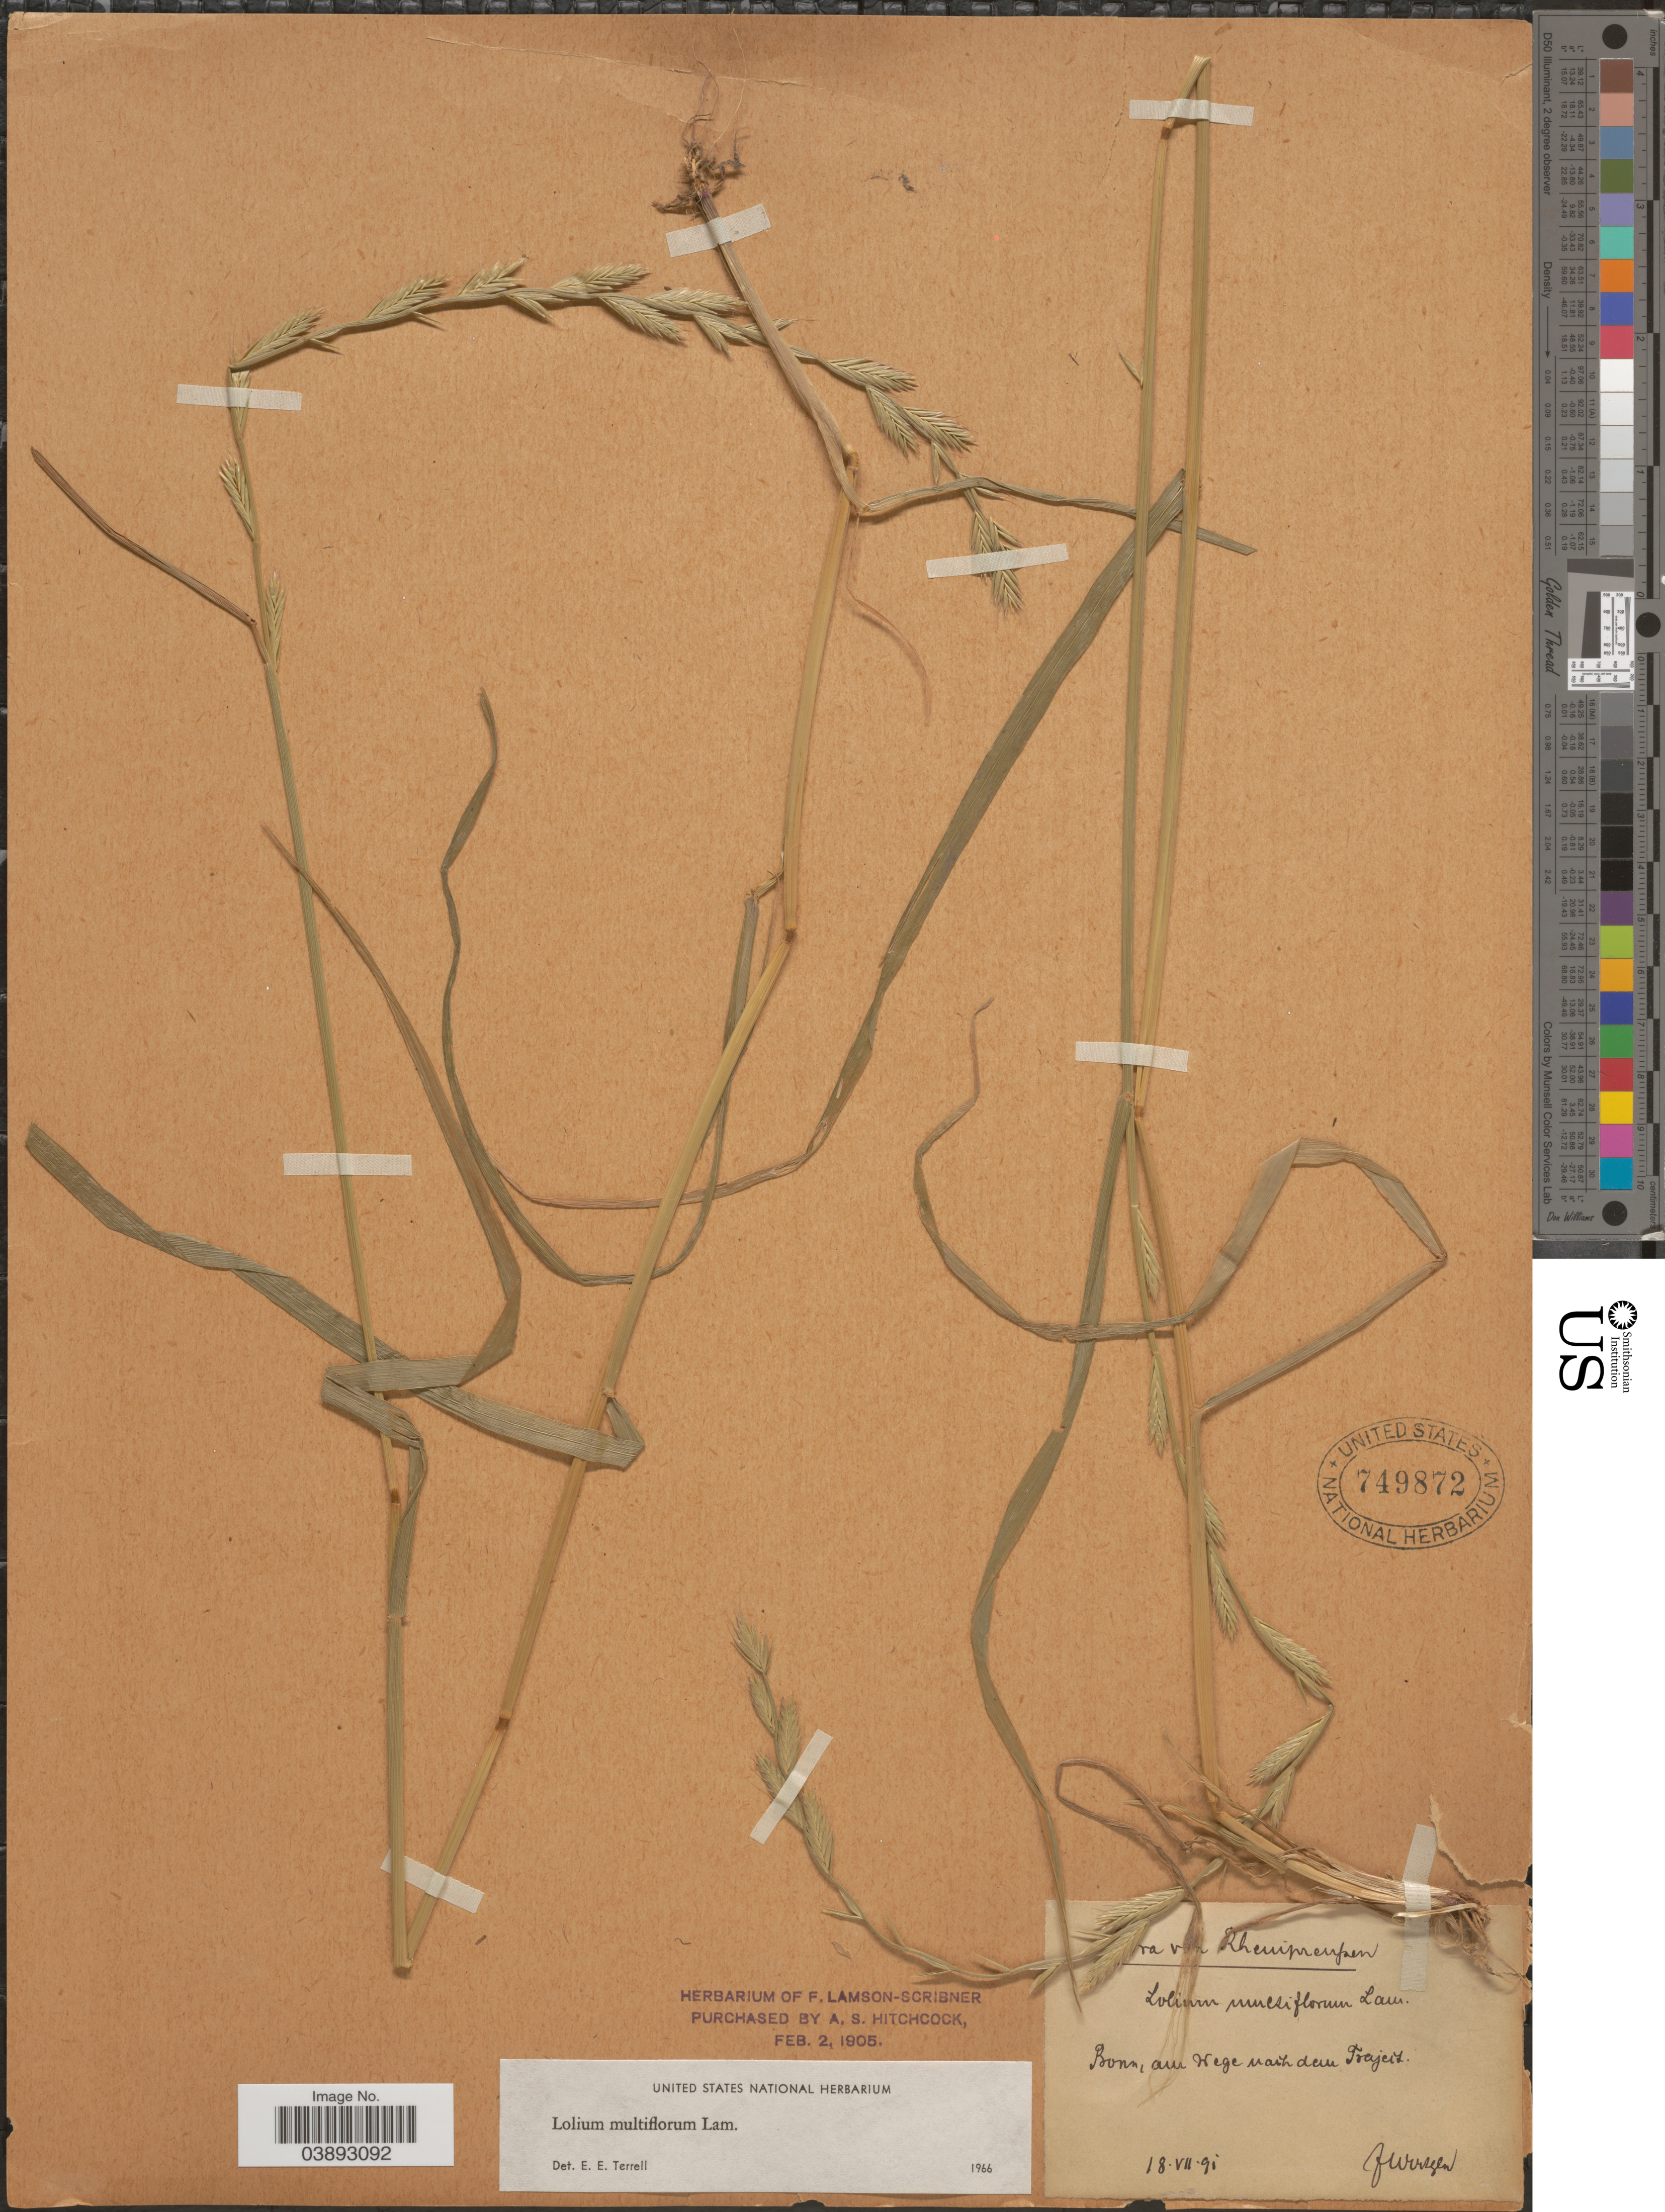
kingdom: Plantae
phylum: Tracheophyta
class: Liliopsida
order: Poales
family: Poaceae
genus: Lolium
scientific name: Lolium multiflorum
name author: Lam.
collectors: F. Wirtgen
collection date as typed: Transcribed d/m/y: 18/7/95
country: Germany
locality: Rheinpreussen Bonn, am Wege nach dem Frajeit [interpreted].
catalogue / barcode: US 749872